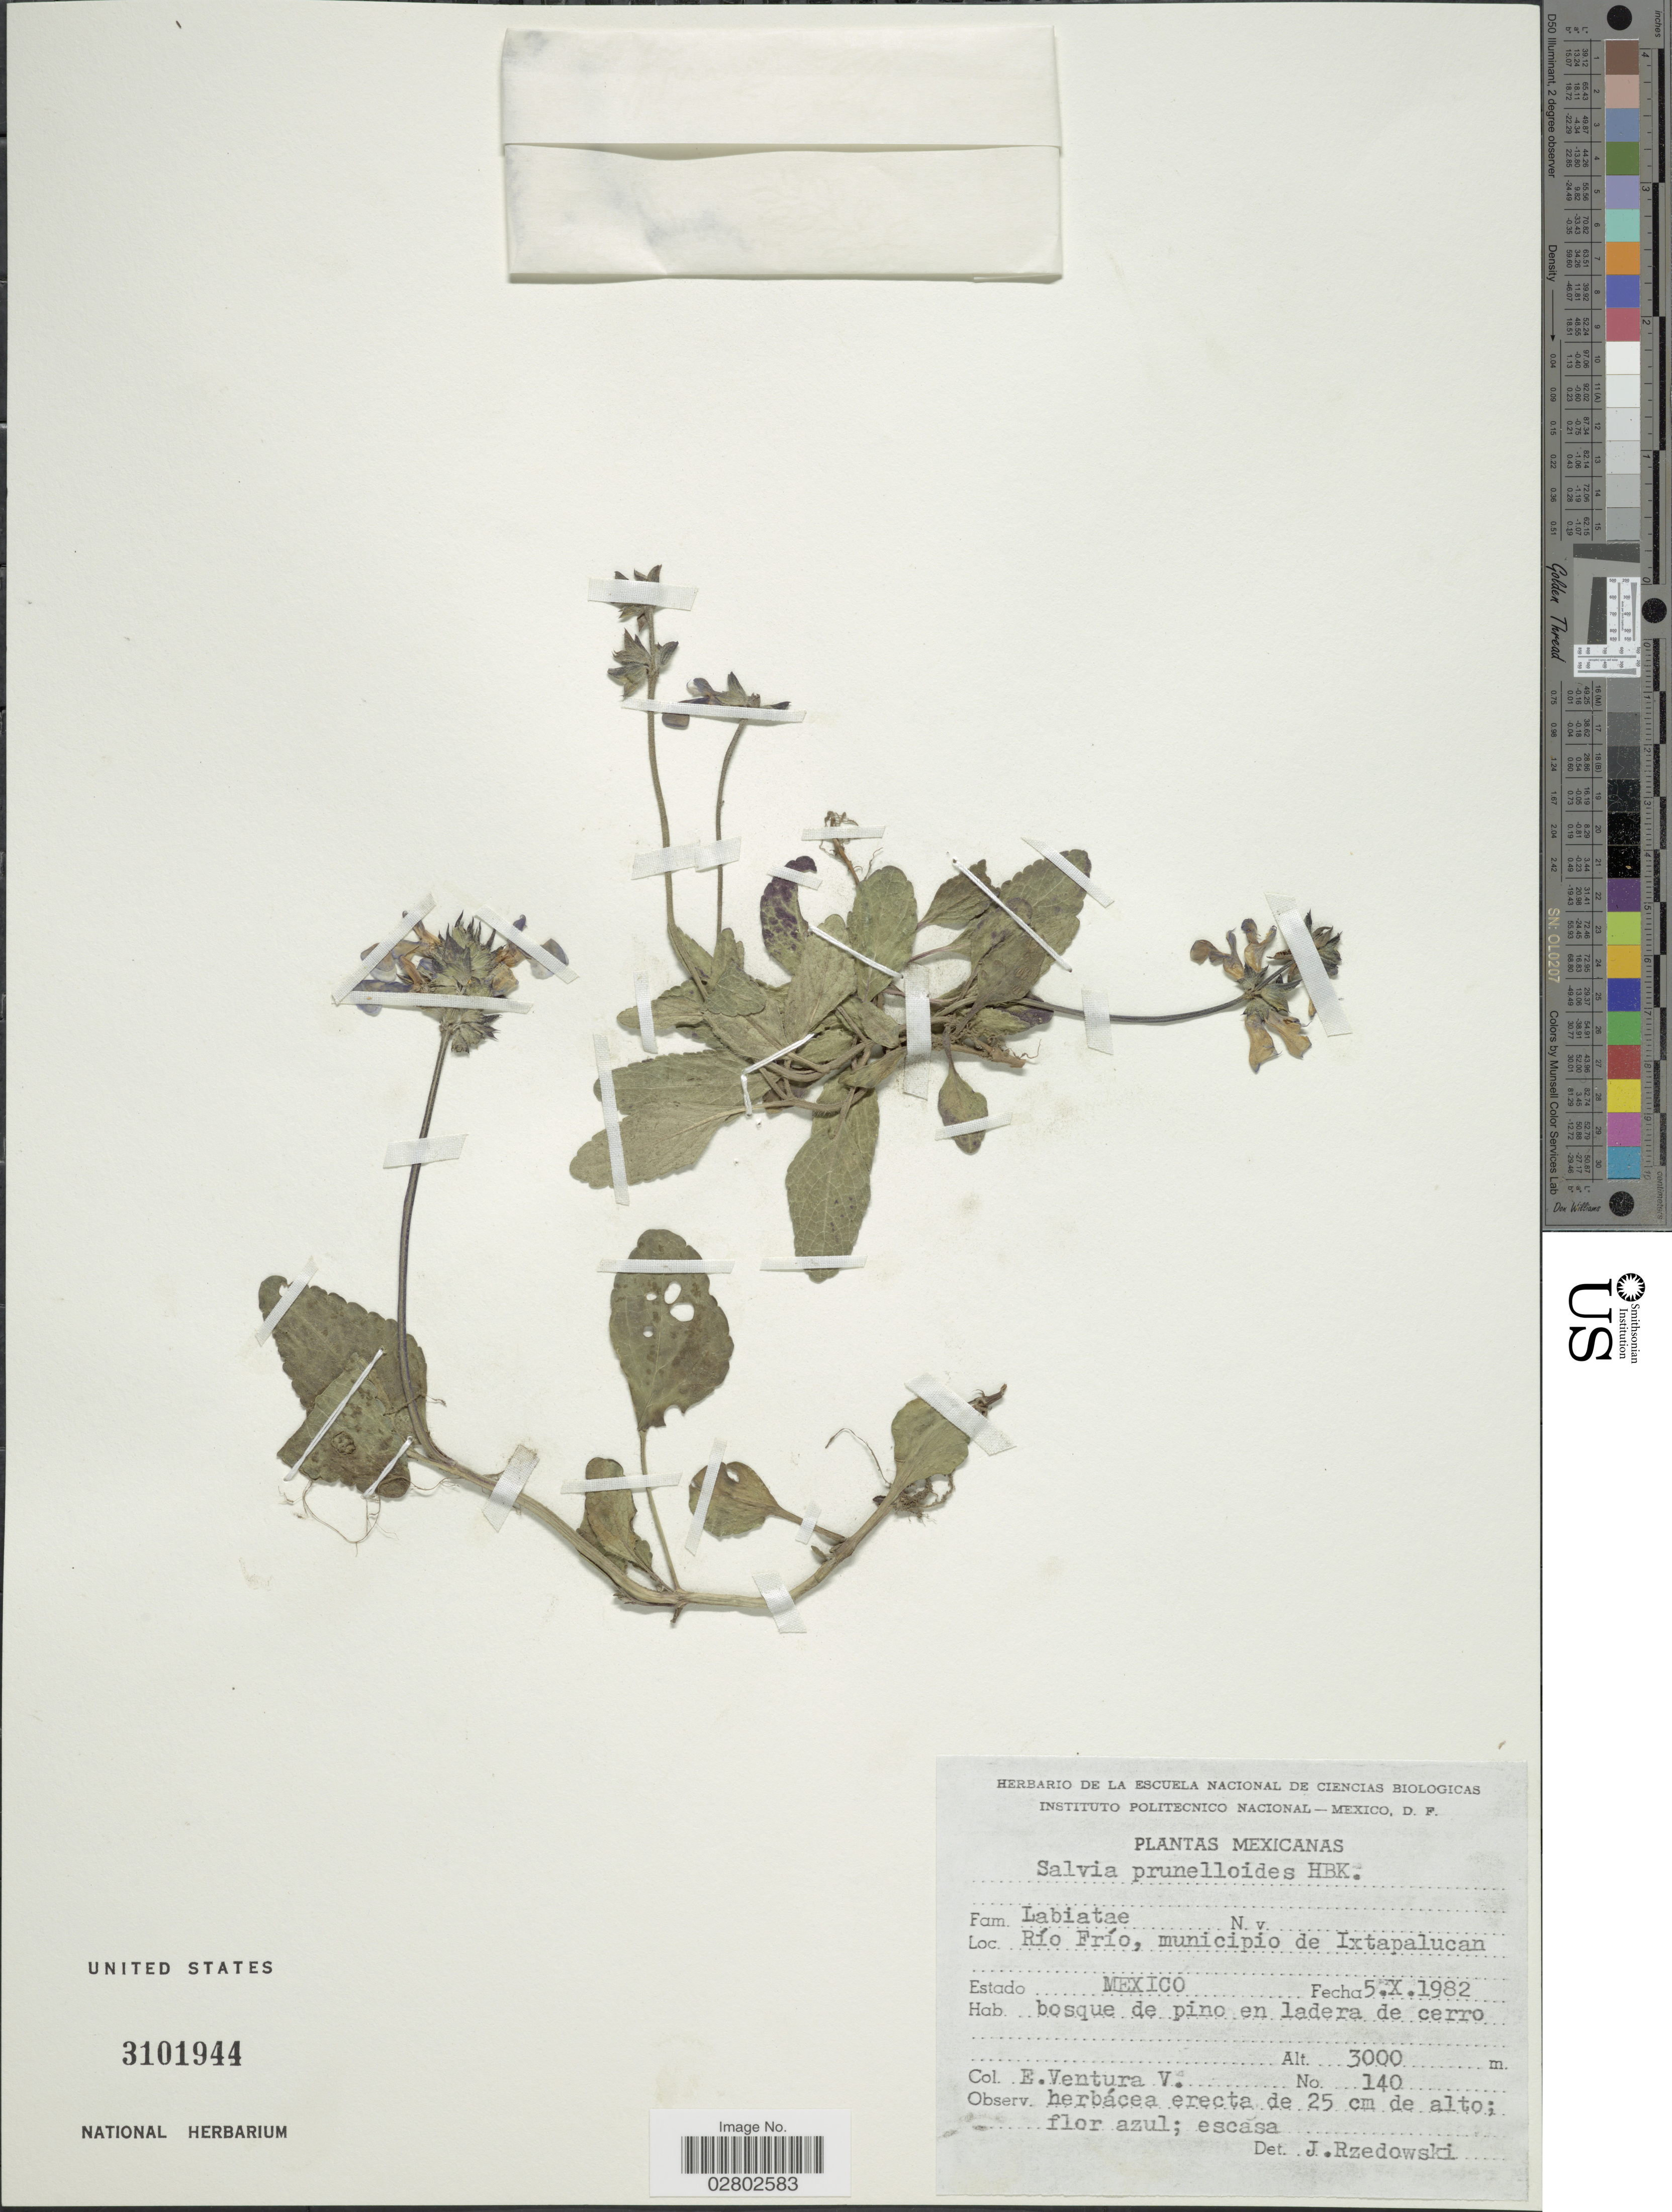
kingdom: Plantae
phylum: Tracheophyta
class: Magnoliopsida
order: Lamiales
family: Lamiaceae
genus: Salvia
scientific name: Salvia prunelloides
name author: Kunth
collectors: E. Ventura V.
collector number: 140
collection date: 1982-10-05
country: Mexico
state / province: México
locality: Río Frío, municipio de Ixtapalucan.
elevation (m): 3000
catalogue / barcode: US 3101944